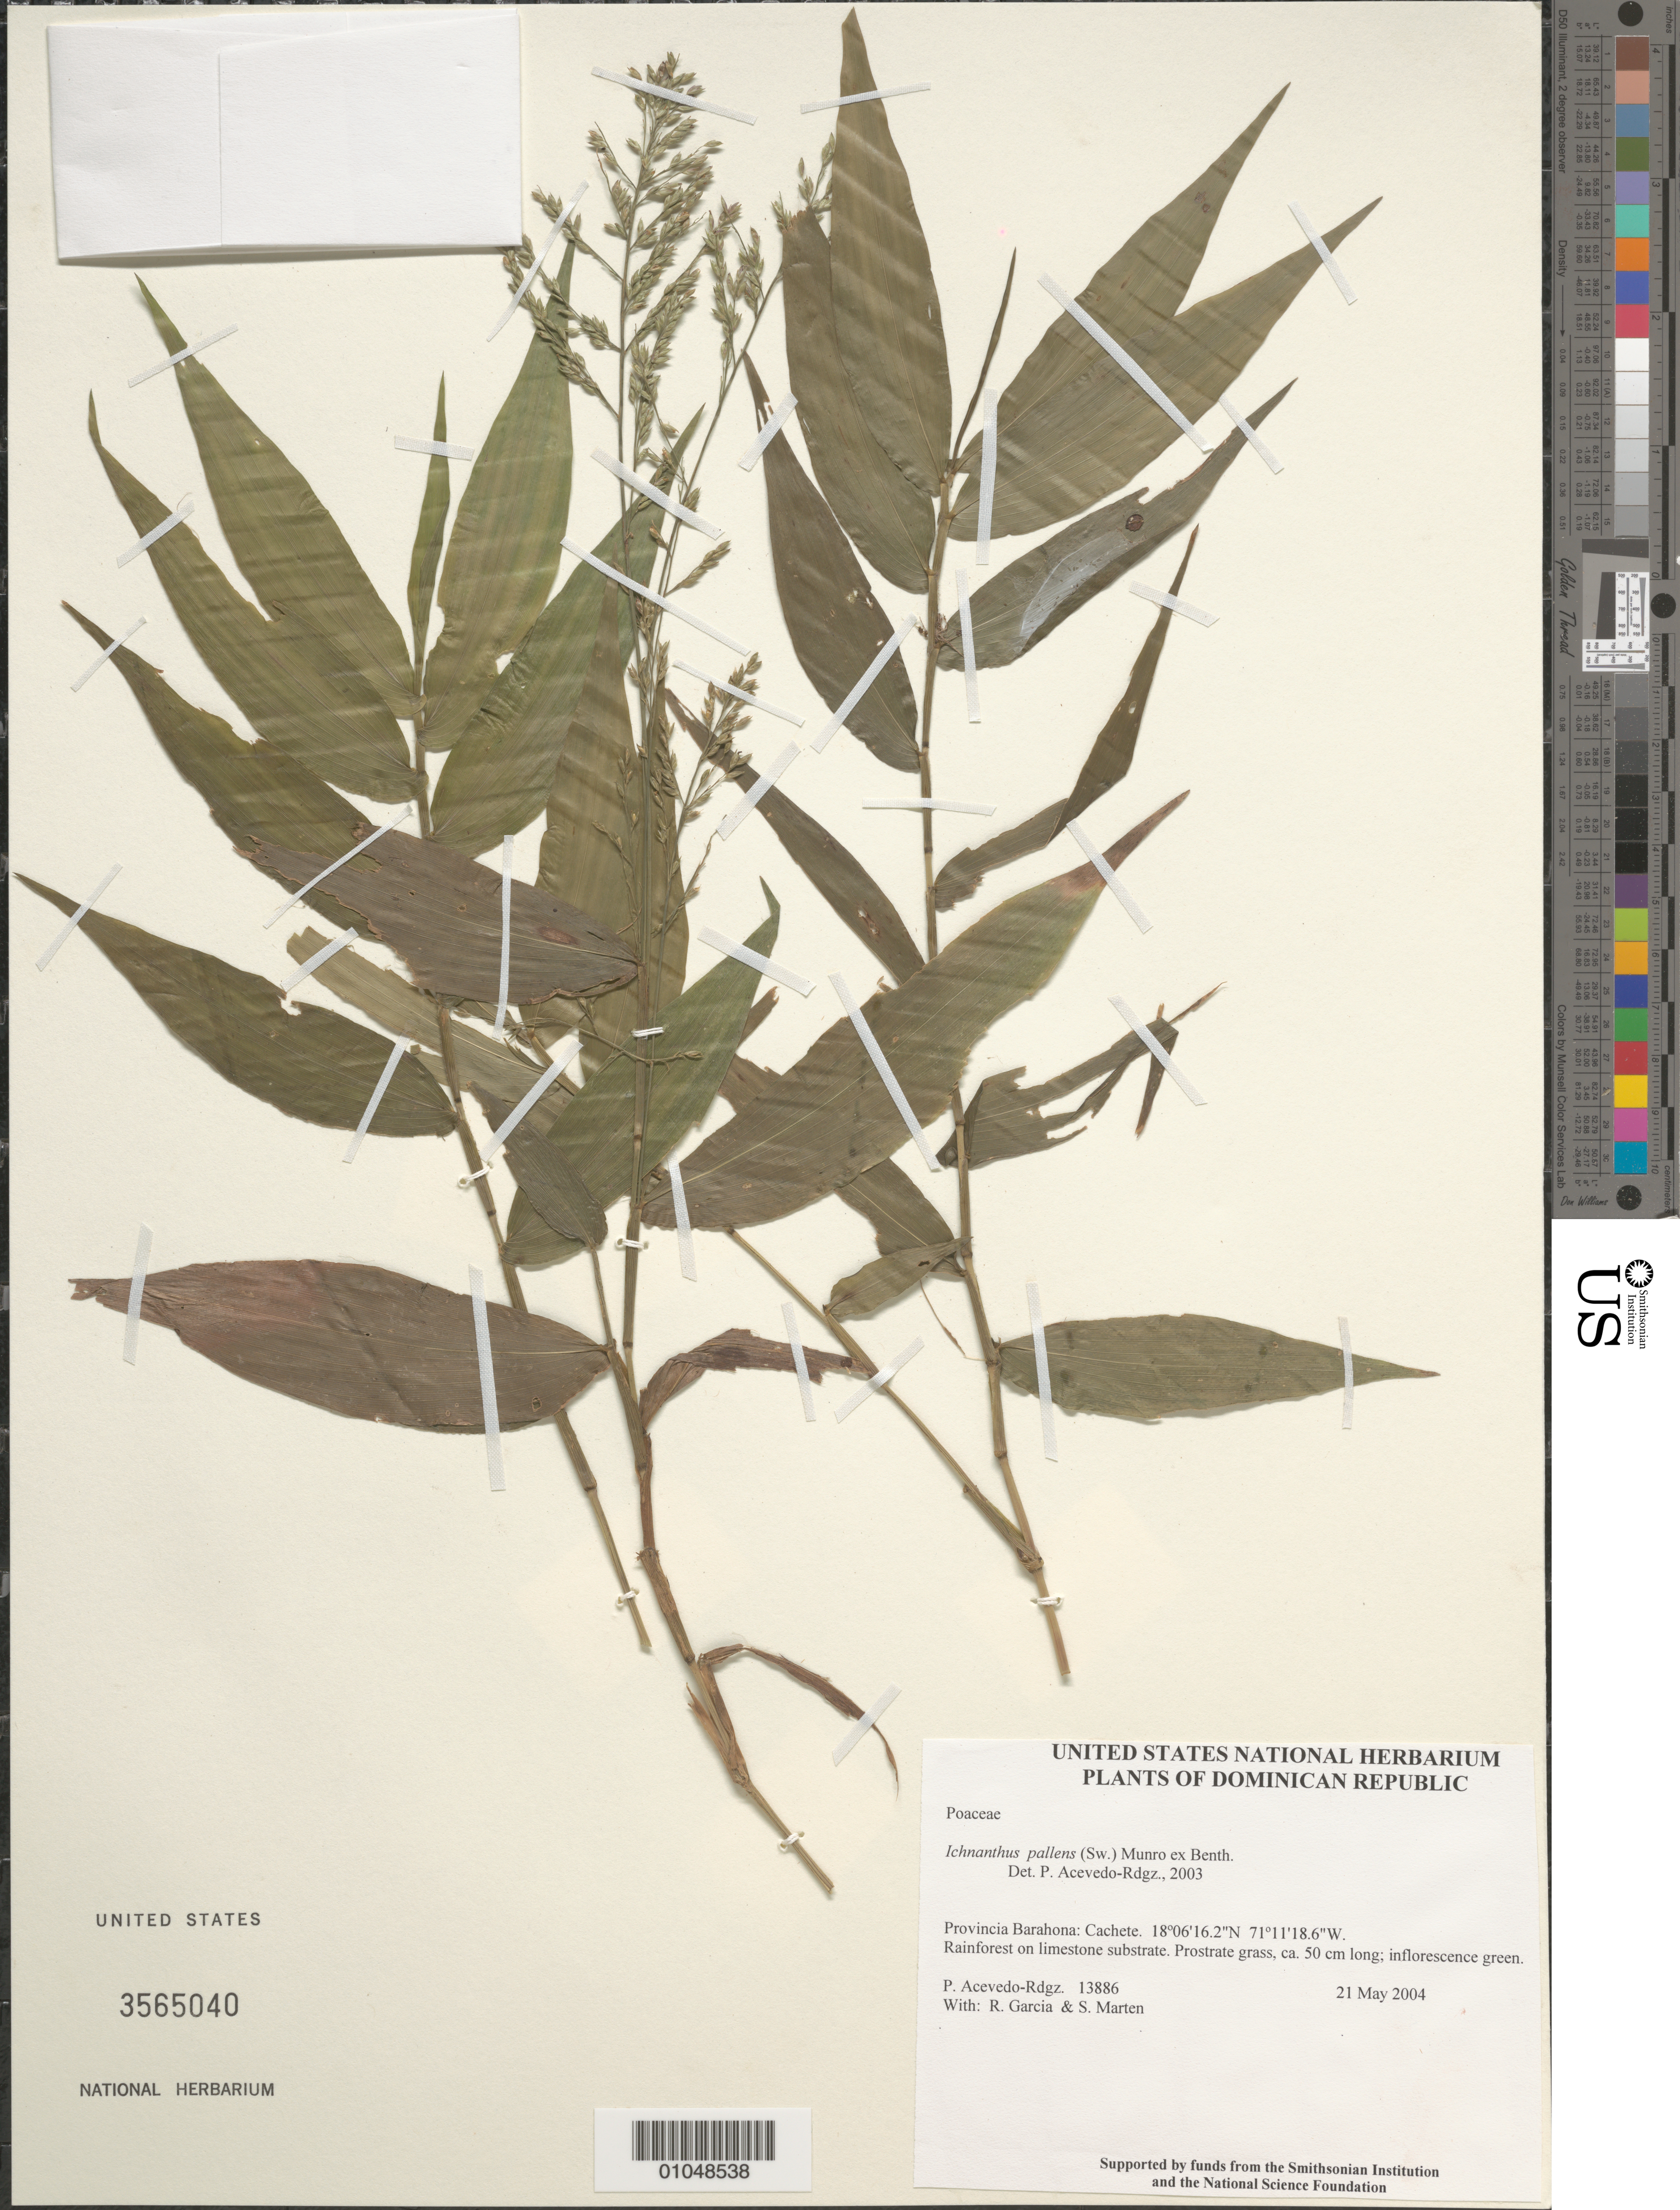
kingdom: Plantae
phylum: Tracheophyta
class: Liliopsida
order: Poales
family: Poaceae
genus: Ichnanthus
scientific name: Ichnanthus pallens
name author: (Sw.) Munro ex Benth.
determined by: Acevedo-Rodríguez, P., (BOT), Smithsonian Institution - National Museum of Natural History (UNITED STATES)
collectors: P. Acevedo-Rodr., R. G. García & S. Marten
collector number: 13886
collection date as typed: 21 May 2004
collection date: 2004-05-21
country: Dominican Republic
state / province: Barahona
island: Hispaniola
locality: Cachete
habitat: Rainforest on limestone substrate.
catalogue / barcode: US 3565040